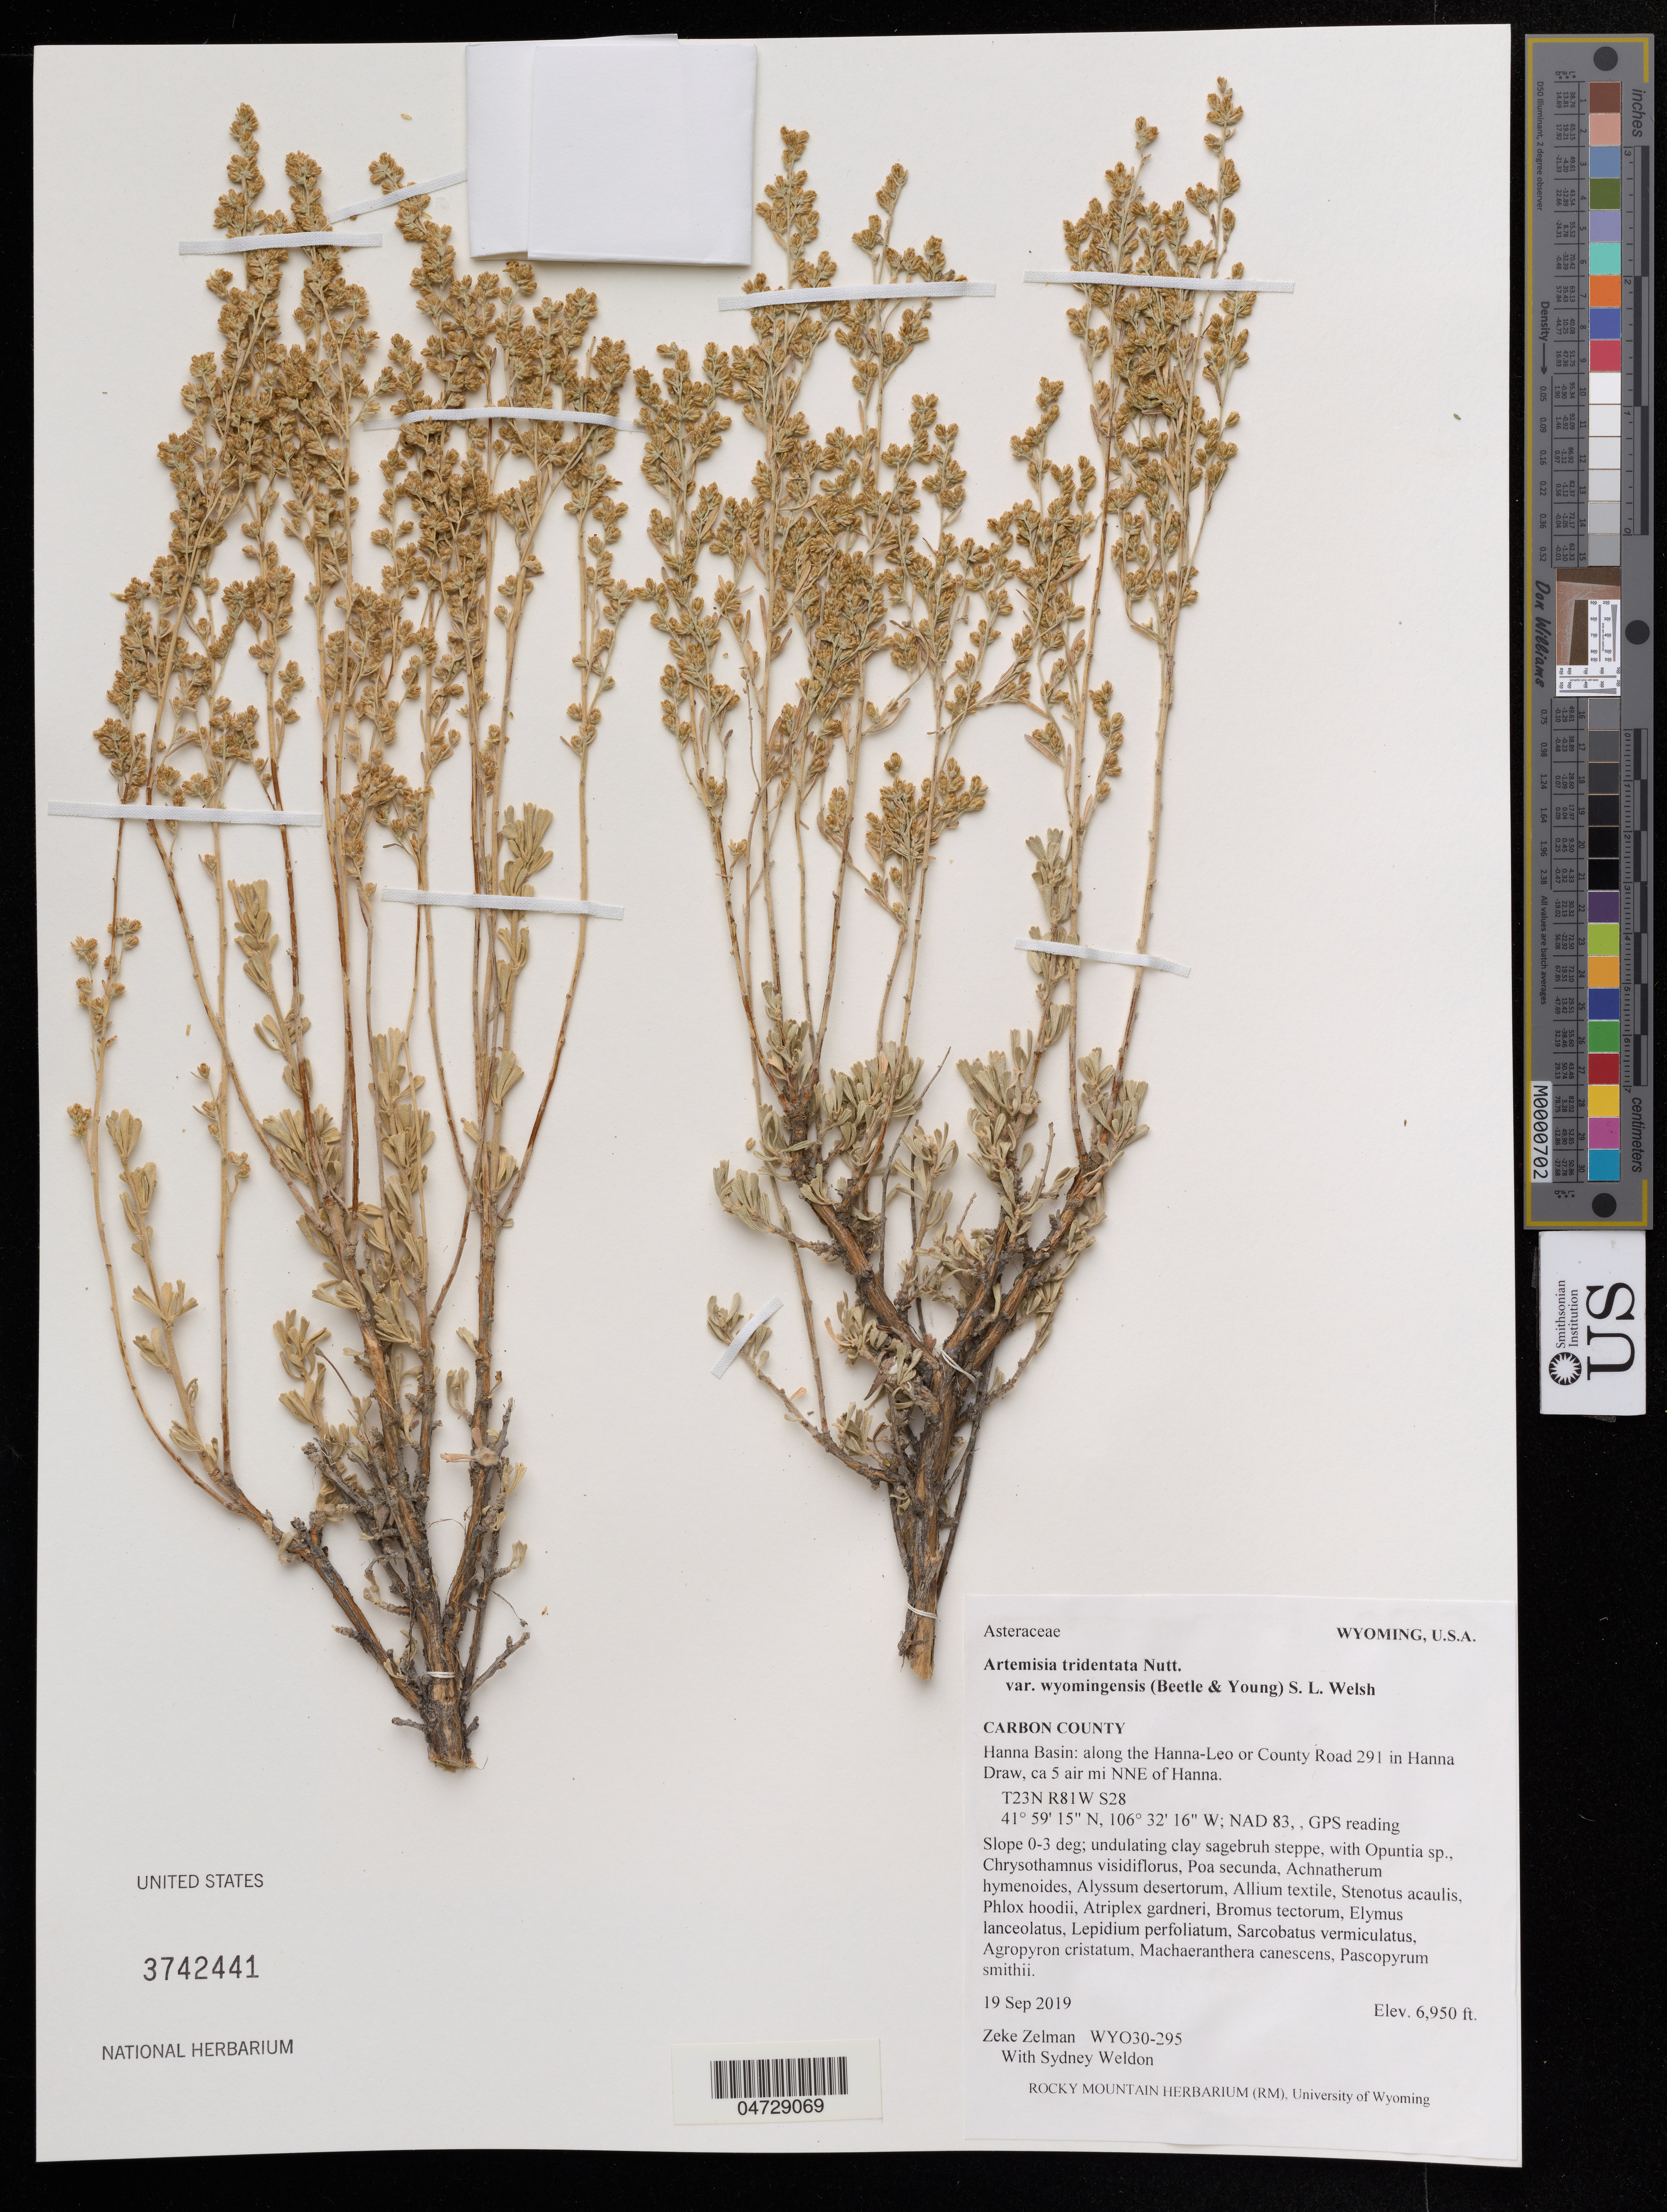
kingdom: Plantae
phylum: Tracheophyta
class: Magnoliopsida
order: Asterales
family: Asteraceae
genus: Artemisia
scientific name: Artemisia tridentata var. wyomingensis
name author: (Beetle & Young) S.L. Welsh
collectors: Z. Zelman & S. Weldon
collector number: WYO30-295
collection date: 2019-09-19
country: United States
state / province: Wyoming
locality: Hanna Basin: along the Hanna-Leo or County Road 291 in Hanna Draw, ca 5 air mi NNE of Hanna, T23 N R81 W S28 NAD 83.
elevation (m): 2118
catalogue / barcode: US 3742441